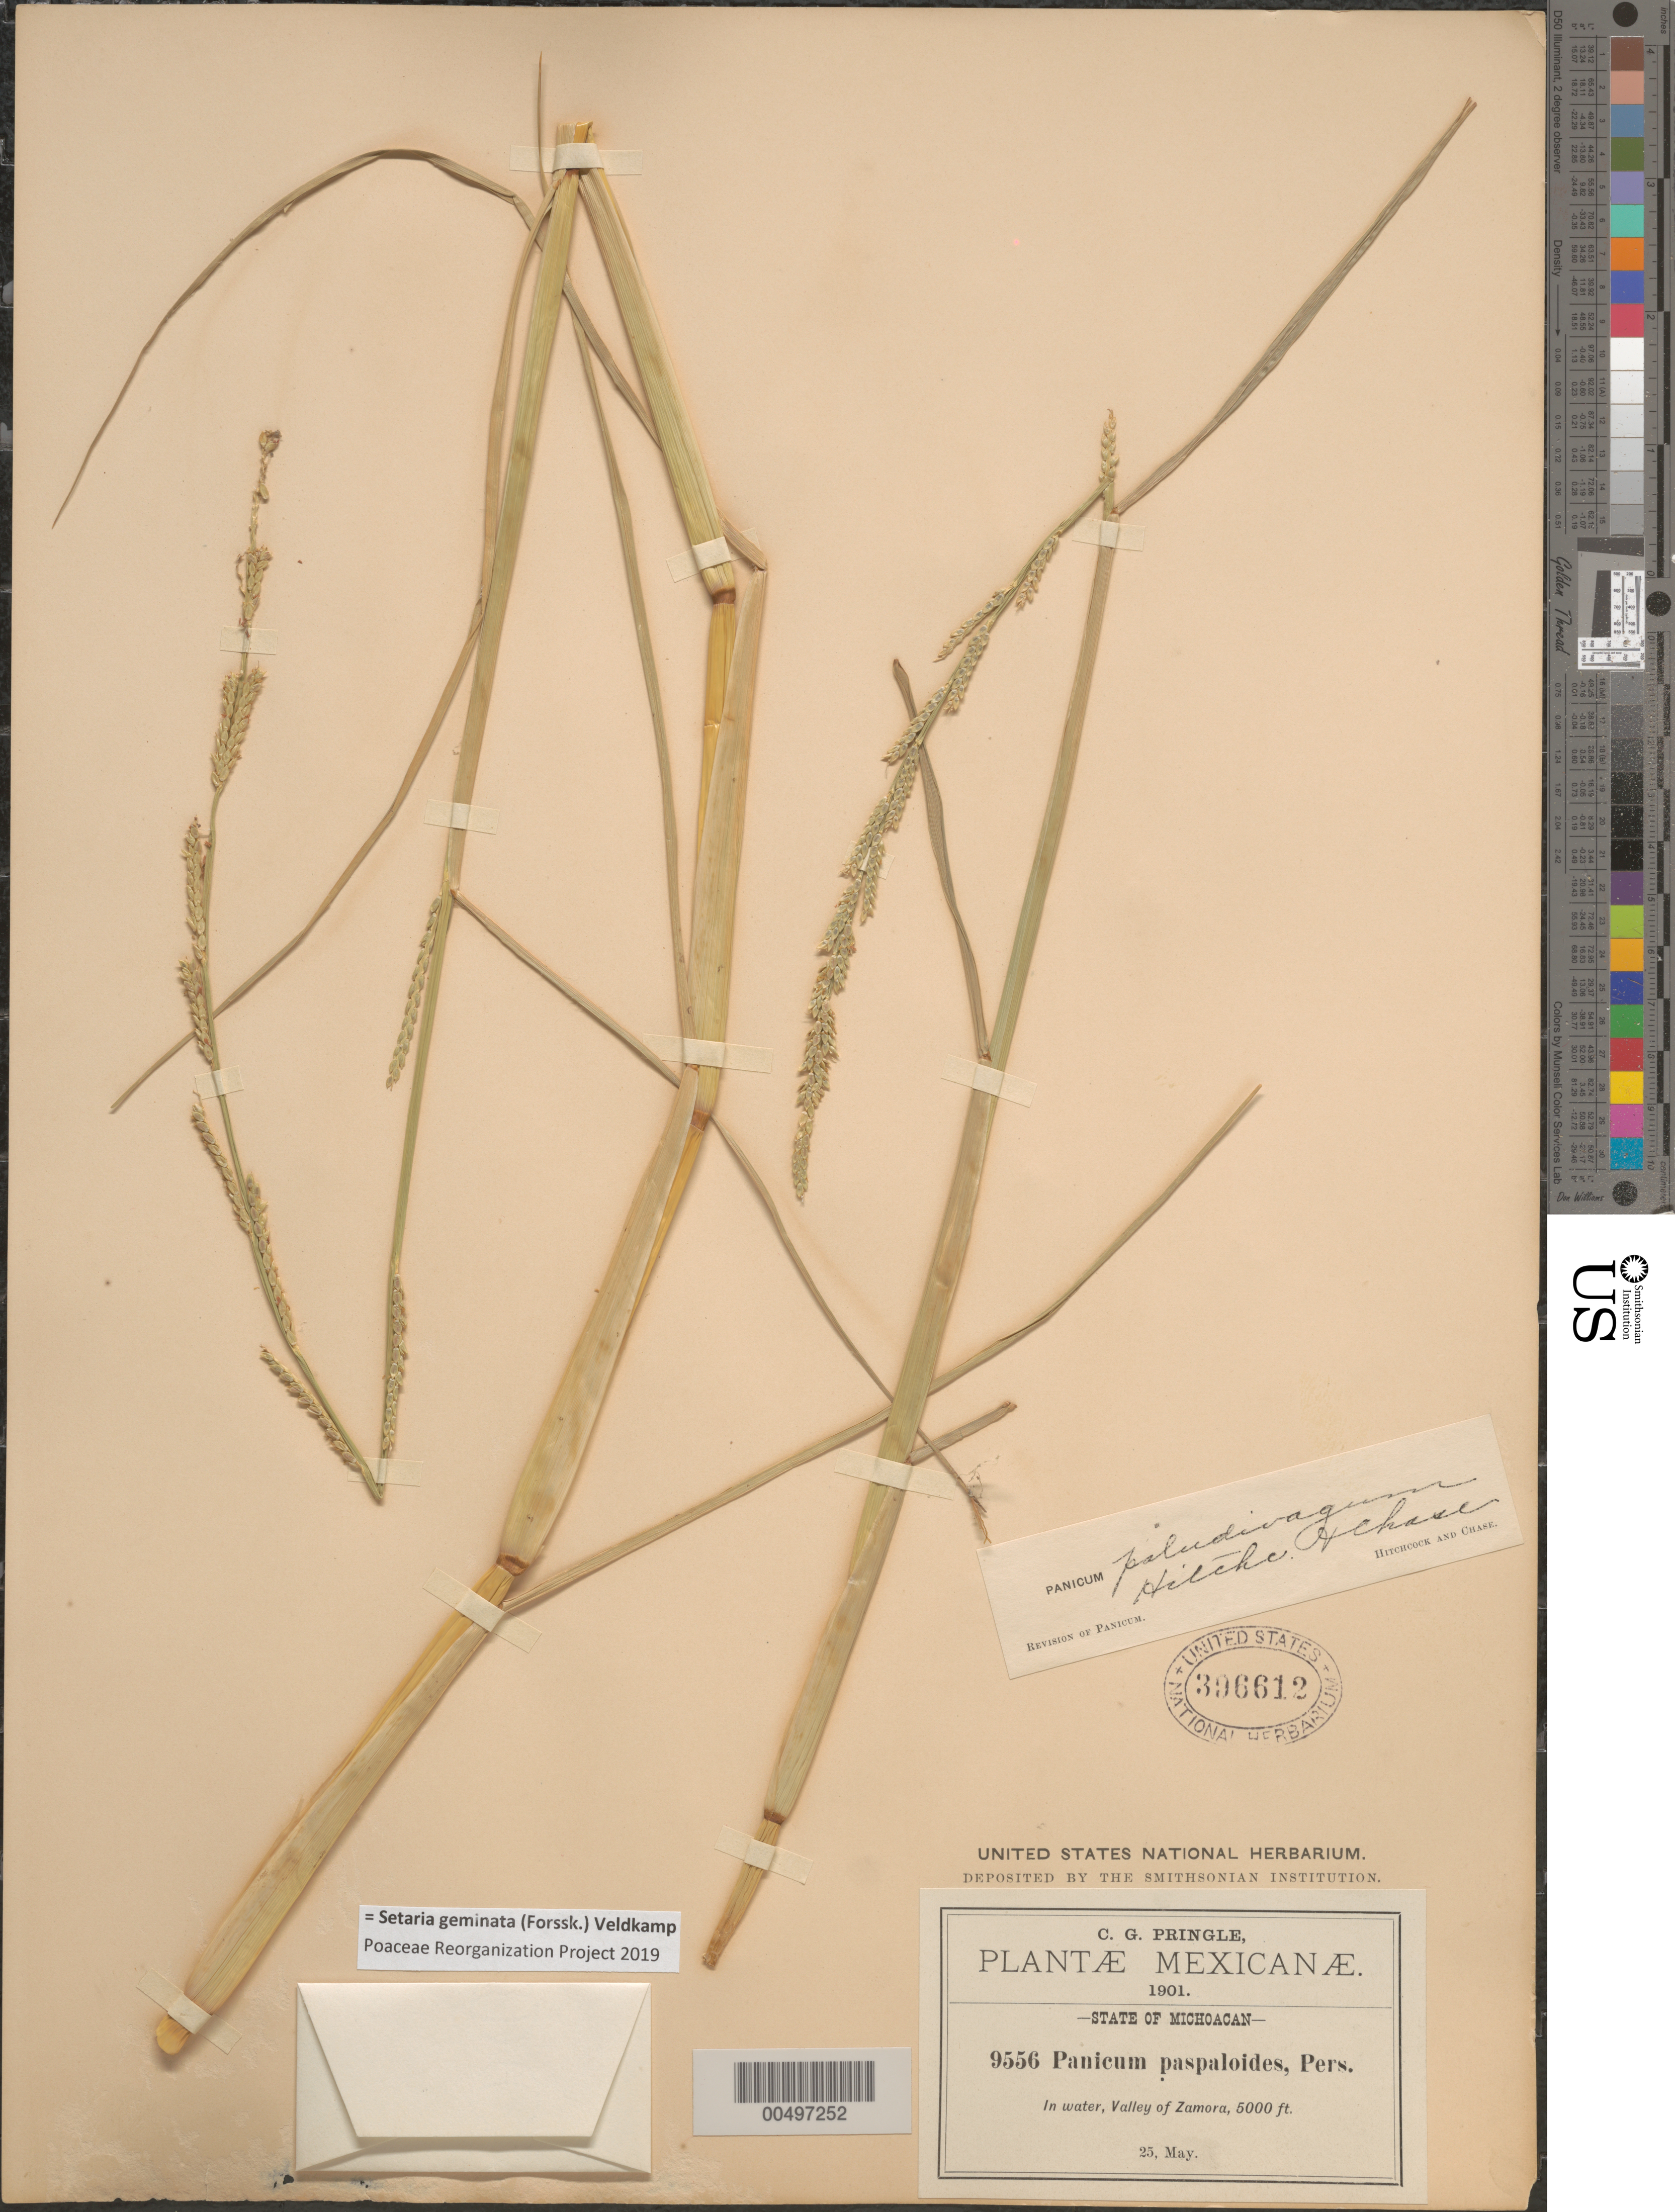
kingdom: Plantae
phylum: Tracheophyta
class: Liliopsida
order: Poales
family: Poaceae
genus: Setaria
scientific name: Setaria geminata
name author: (Forssk.) Veldkamp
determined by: Poaceae Reorganization Project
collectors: C. G. Pringle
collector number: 9556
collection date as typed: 25 May 1901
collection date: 1901-05-25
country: Mexico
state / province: Michoacán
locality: Valley of Zamora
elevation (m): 1524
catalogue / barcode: US 396612